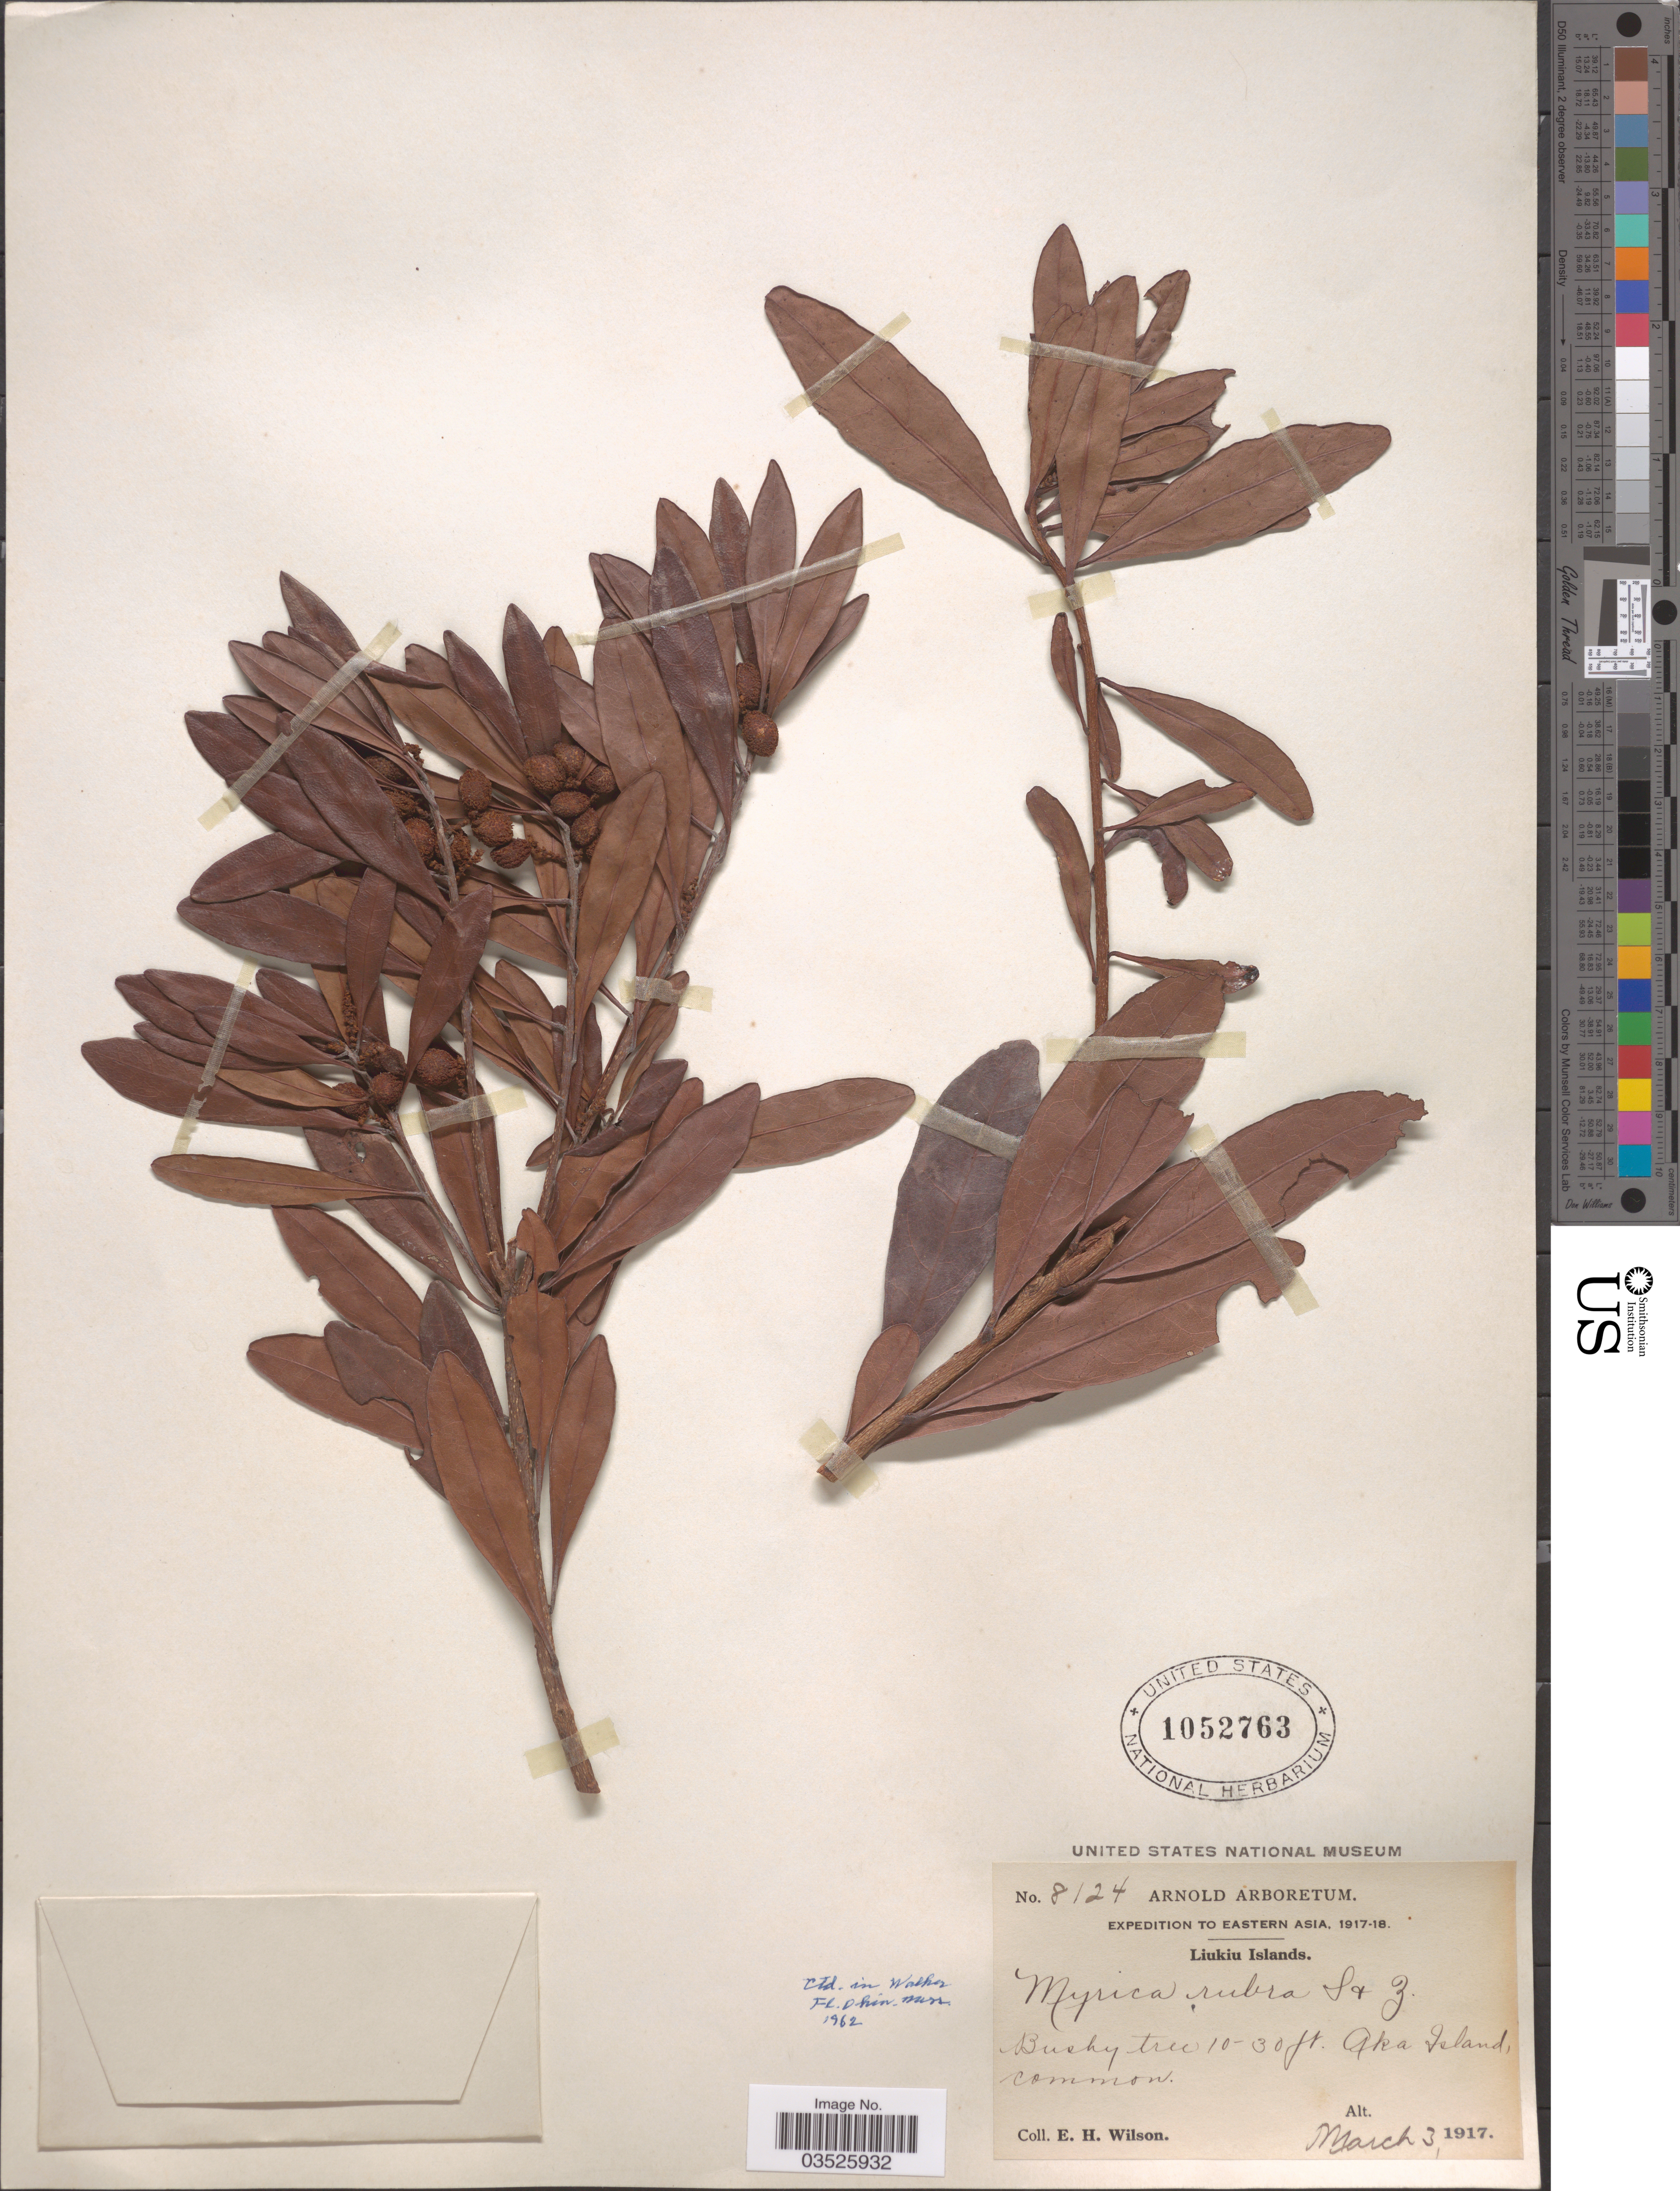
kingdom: Plantae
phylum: Tracheophyta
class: Magnoliopsida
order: Fagales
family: Myricaceae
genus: Morella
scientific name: Morella rubra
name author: Lour.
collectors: E. Wilson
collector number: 8124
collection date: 1917-03-03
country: Japan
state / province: Okinawa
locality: Eastern Asia. Liukiu Islands. Aka Island.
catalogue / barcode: US 1052763